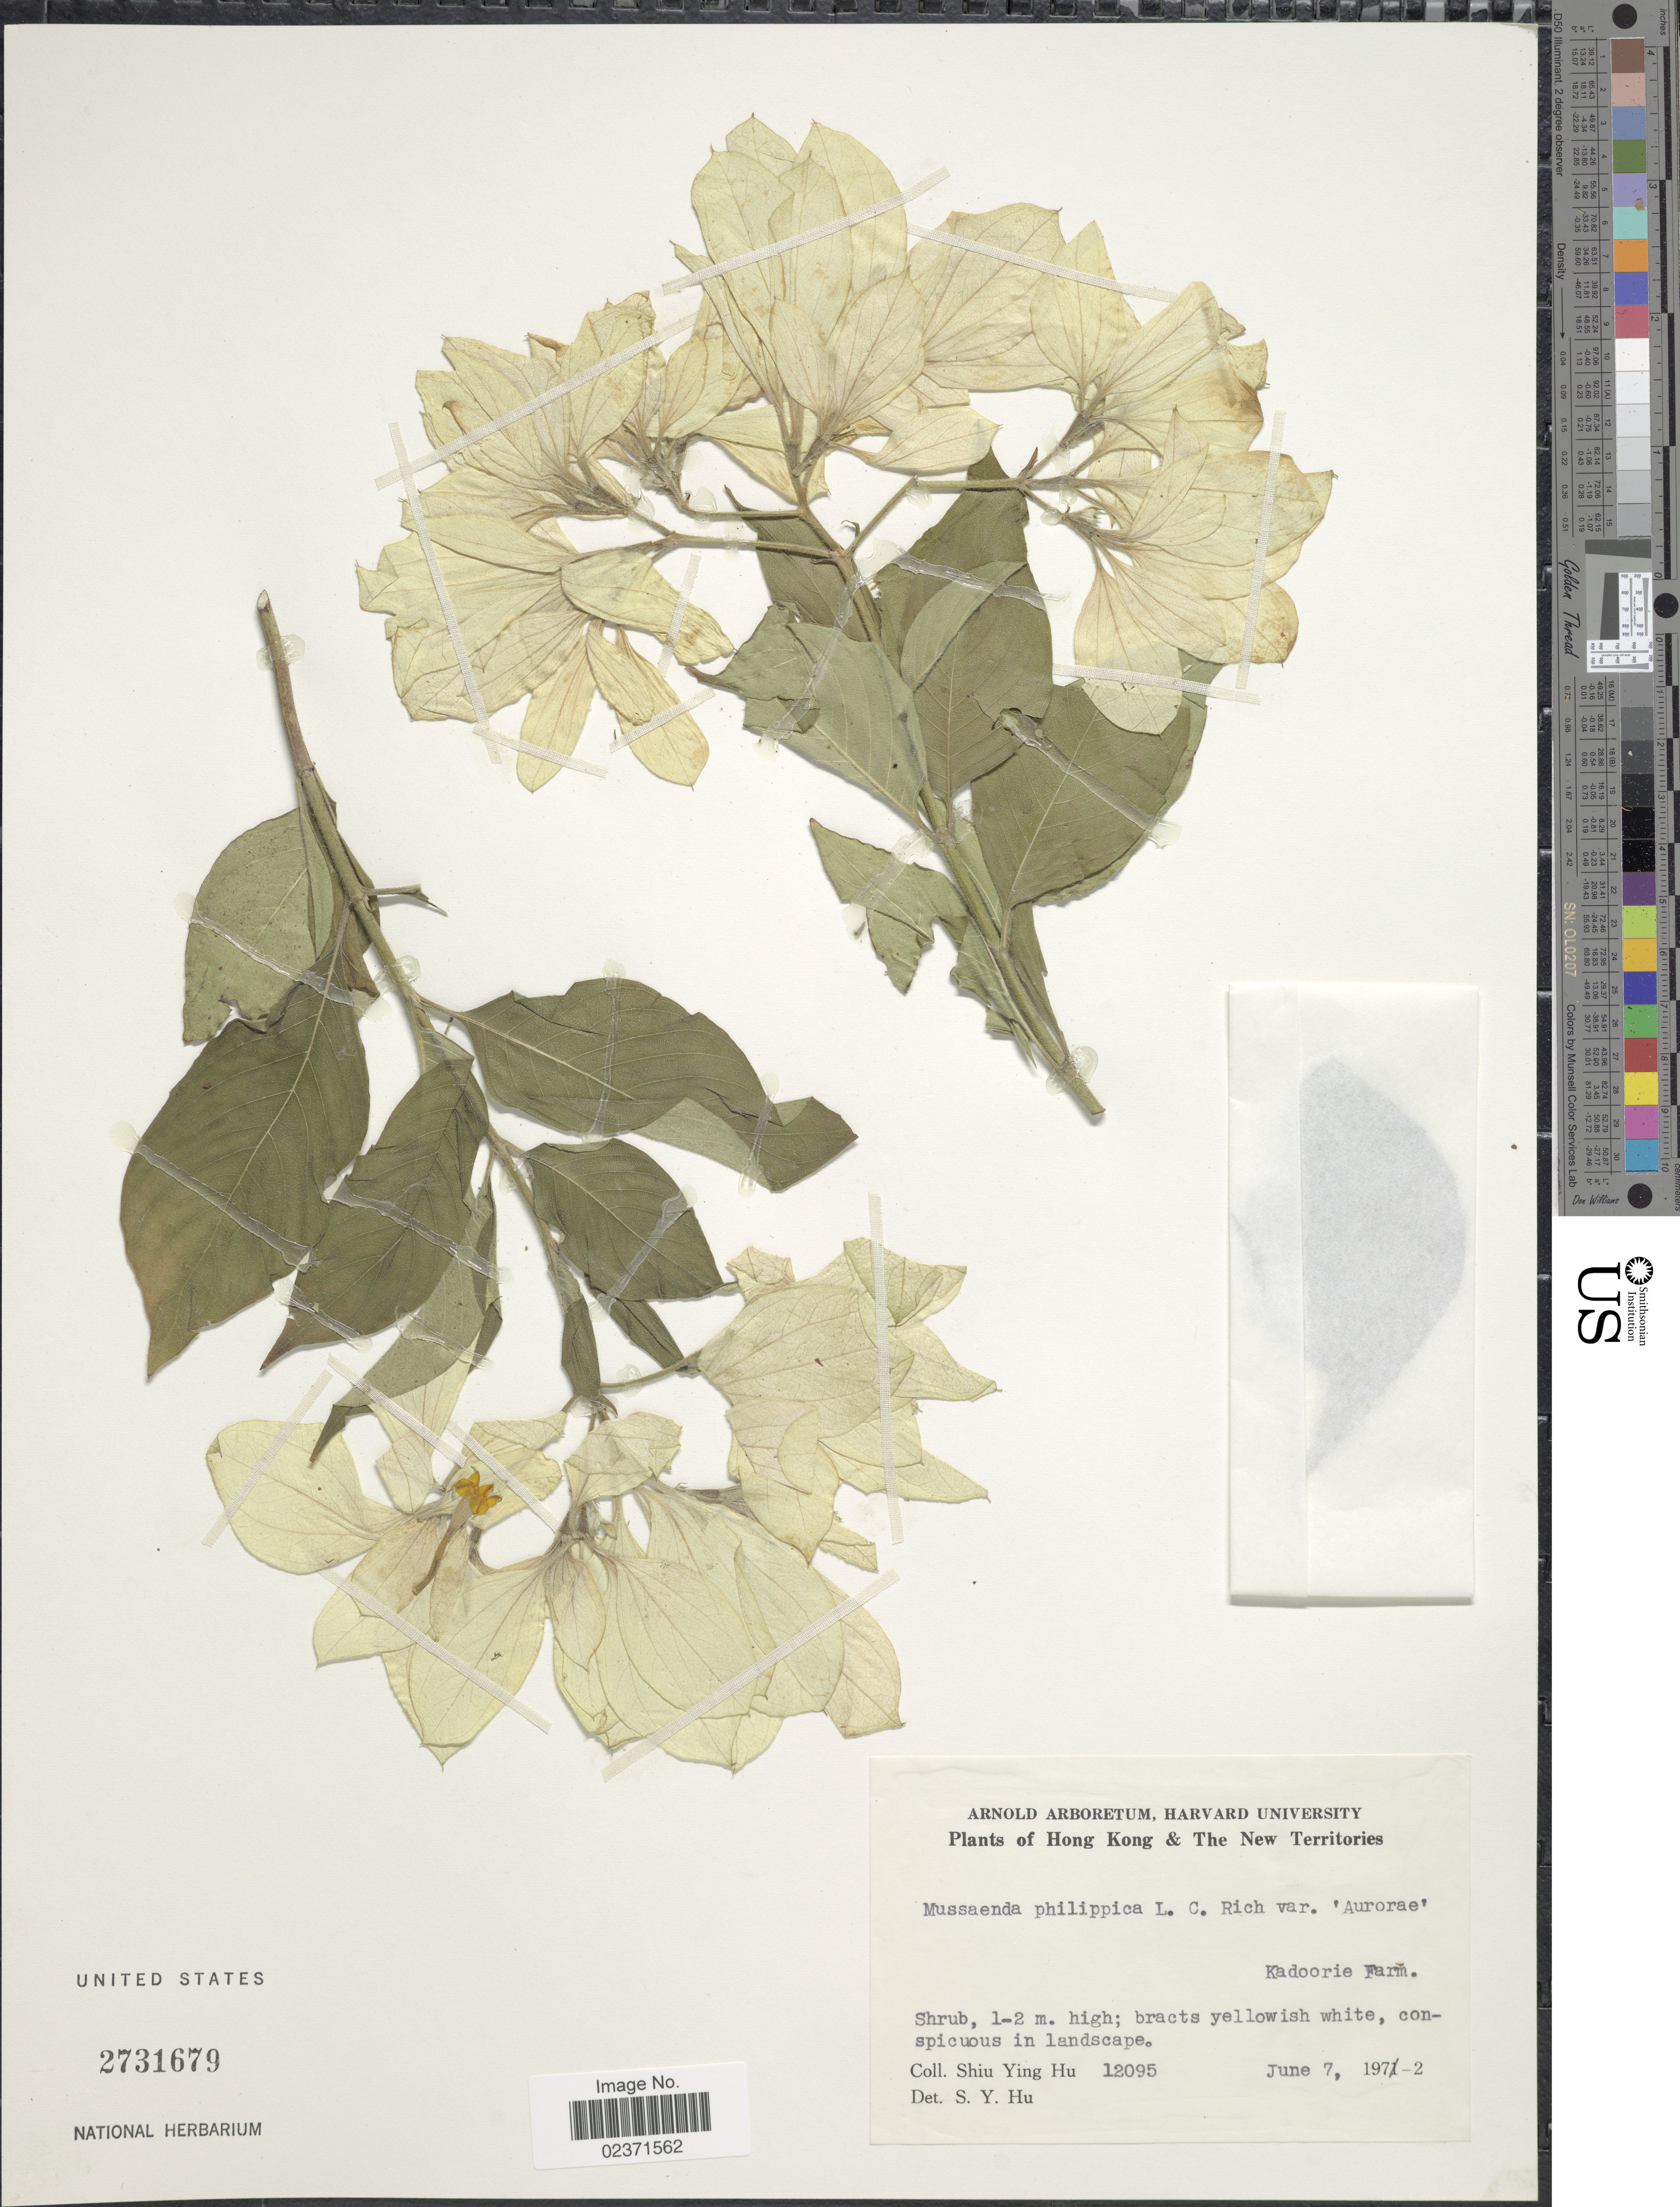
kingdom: Plantae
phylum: Tracheophyta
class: Magnoliopsida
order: Gentianales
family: Rubiaceae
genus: Mussaenda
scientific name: Mussaenda philippica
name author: A. Rich.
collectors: S. Y. Hu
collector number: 12095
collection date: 1972-06-07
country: China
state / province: Hong Kong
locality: The New Territories. Kadoorie Farm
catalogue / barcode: US 2731679